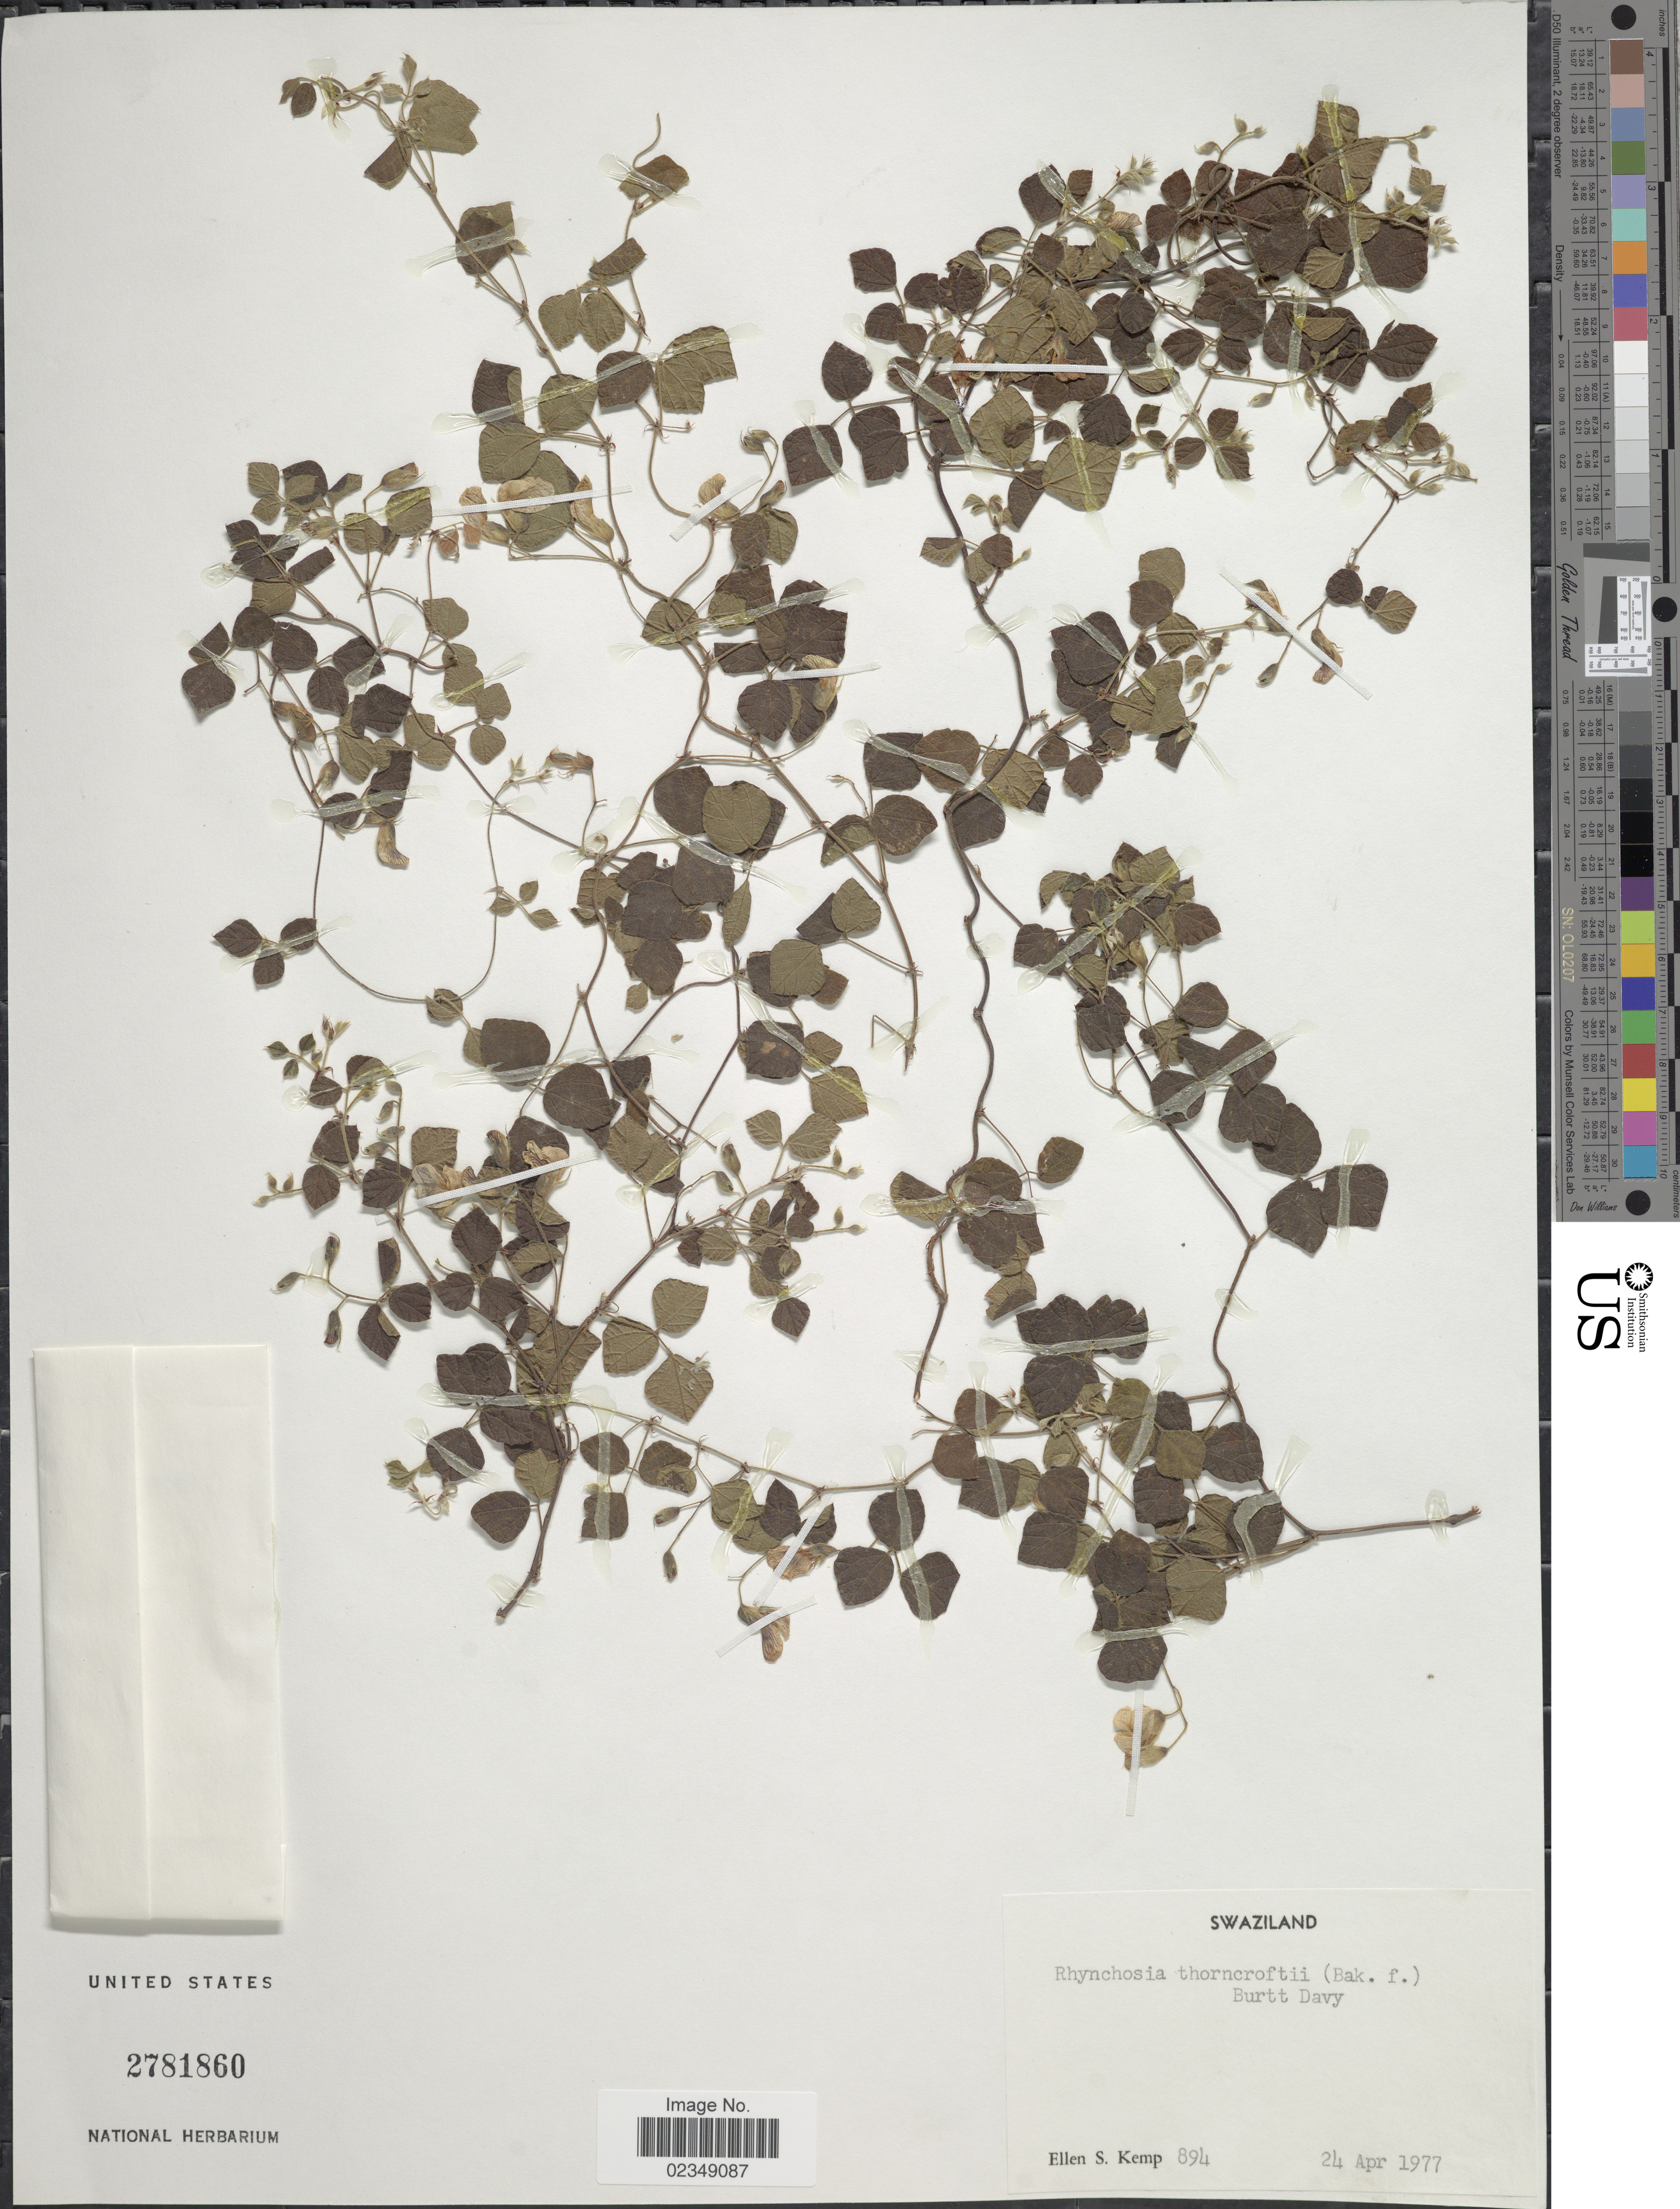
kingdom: Plantae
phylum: Tracheophyta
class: Magnoliopsida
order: Fabales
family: Fabaceae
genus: Rhynchosia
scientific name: Rhynchosia thorncroftii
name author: (Baker f.) Burtt Davy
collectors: E. S. Kemp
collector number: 894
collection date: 1977-04-24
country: Eswatini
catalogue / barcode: US 2781860